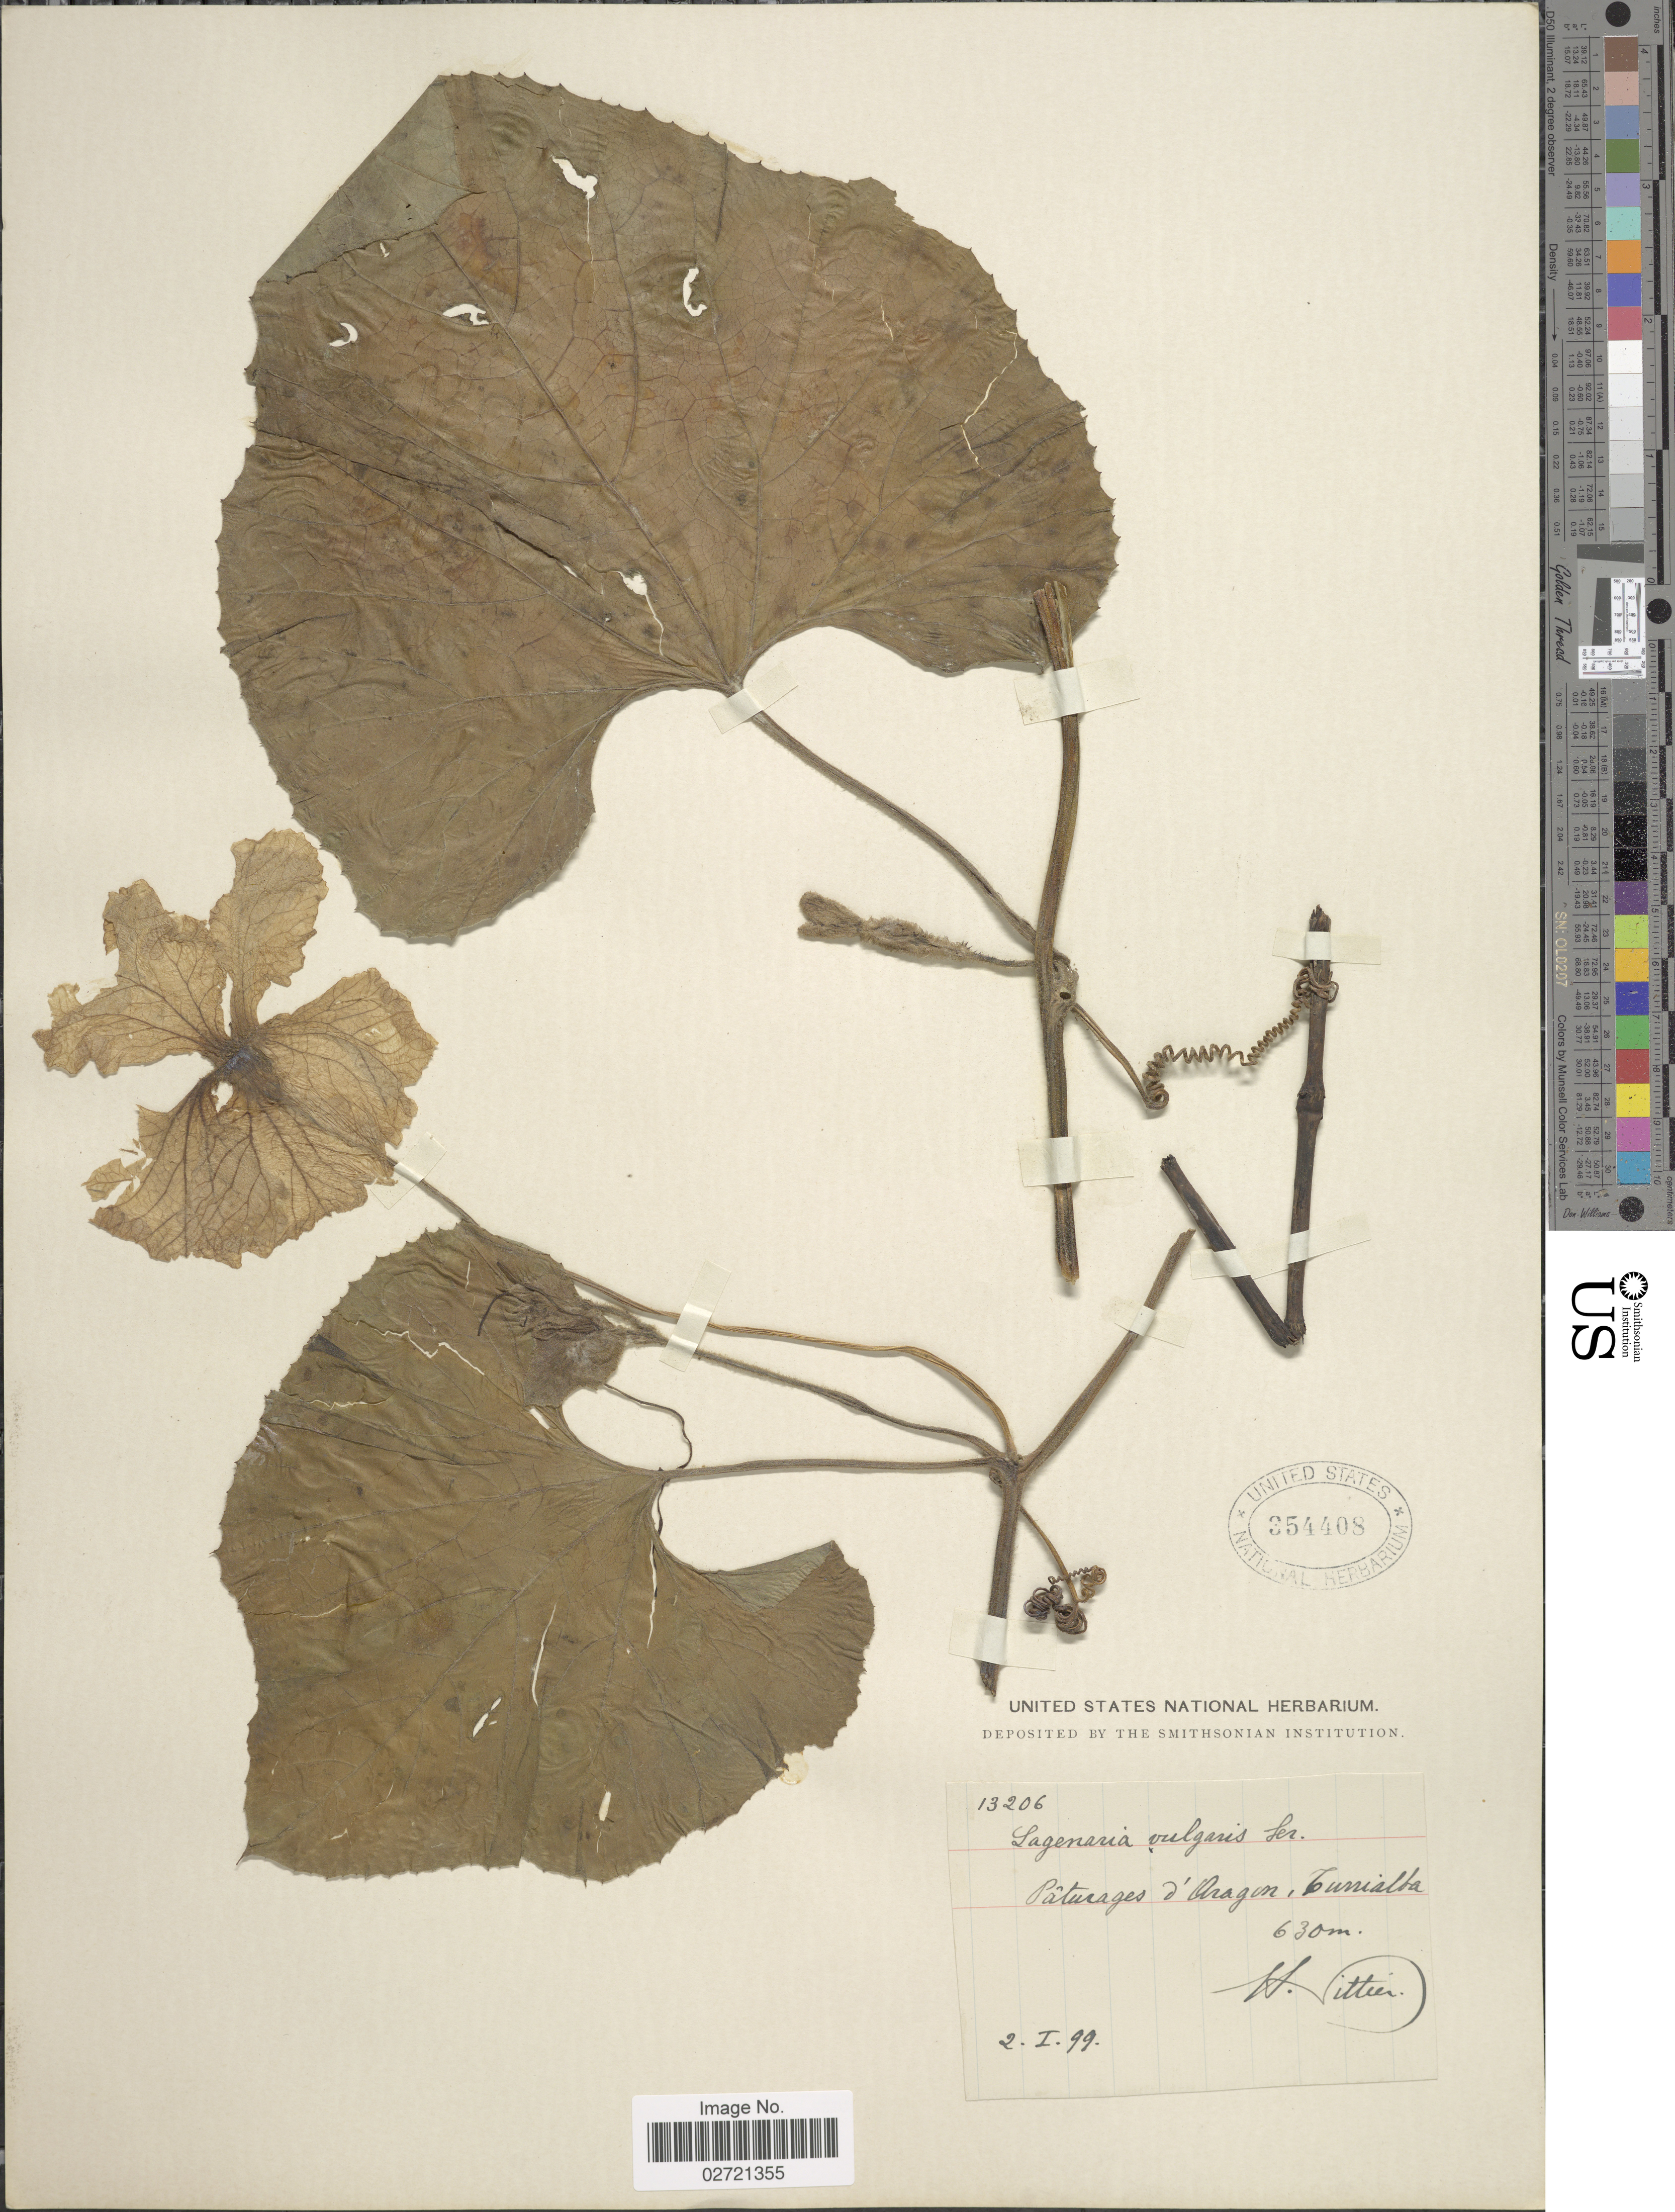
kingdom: Plantae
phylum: Tracheophyta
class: Magnoliopsida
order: Cucurbitales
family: Cucurbitaceae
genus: Lagenaria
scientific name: Lagenaria siceraria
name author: (Molina) Standl.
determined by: Nee, Michael H.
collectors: H. F. Pittier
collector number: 13206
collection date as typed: Transcribed d/m/y: 2/1/99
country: Costa Rica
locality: Paturages d' Aragon, Turrialba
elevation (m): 630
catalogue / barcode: US 354408